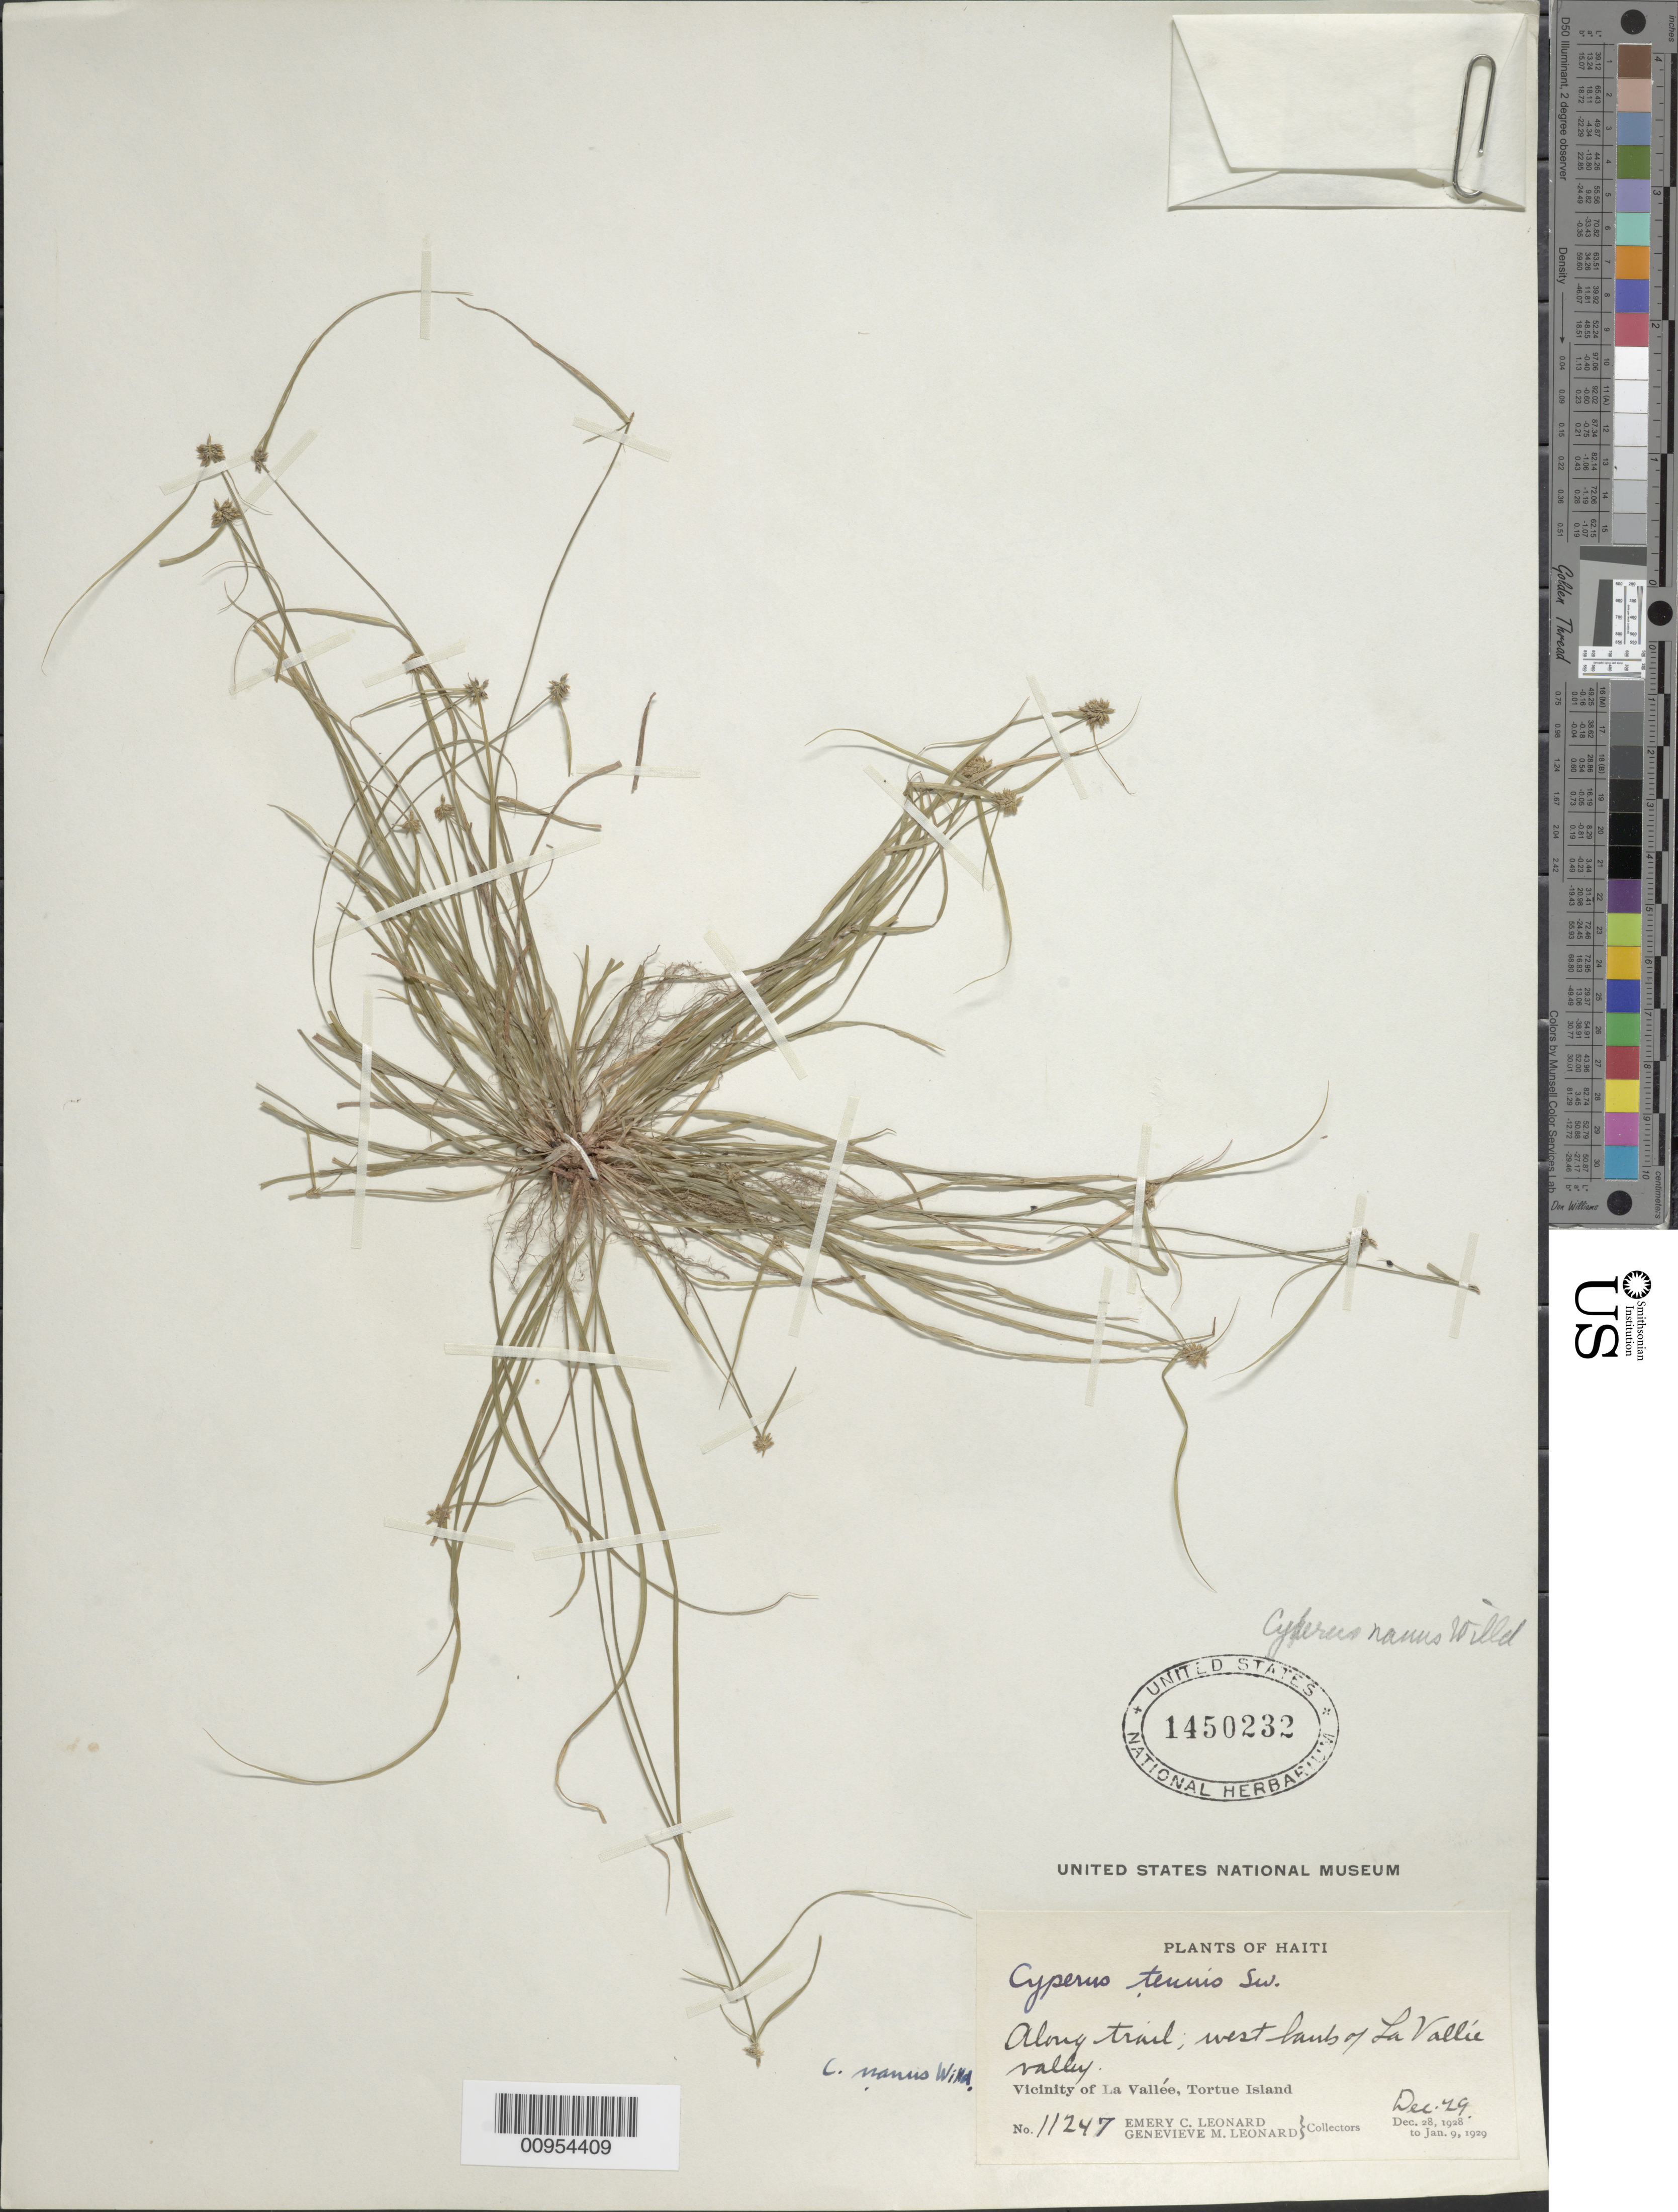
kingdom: Plantae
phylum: Tracheophyta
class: Liliopsida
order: Poales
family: Cyperaceae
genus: Cyperus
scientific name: Cyperus nanus var. nanus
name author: Willd.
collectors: E. C. Leonard & G. M. Leonard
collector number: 11247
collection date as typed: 29 Dec 1928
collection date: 1928-12-29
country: Haiti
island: Tortue Island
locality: Vicinity of La Vallée, along trail, west bank of La Vallée valley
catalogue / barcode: US 1450232